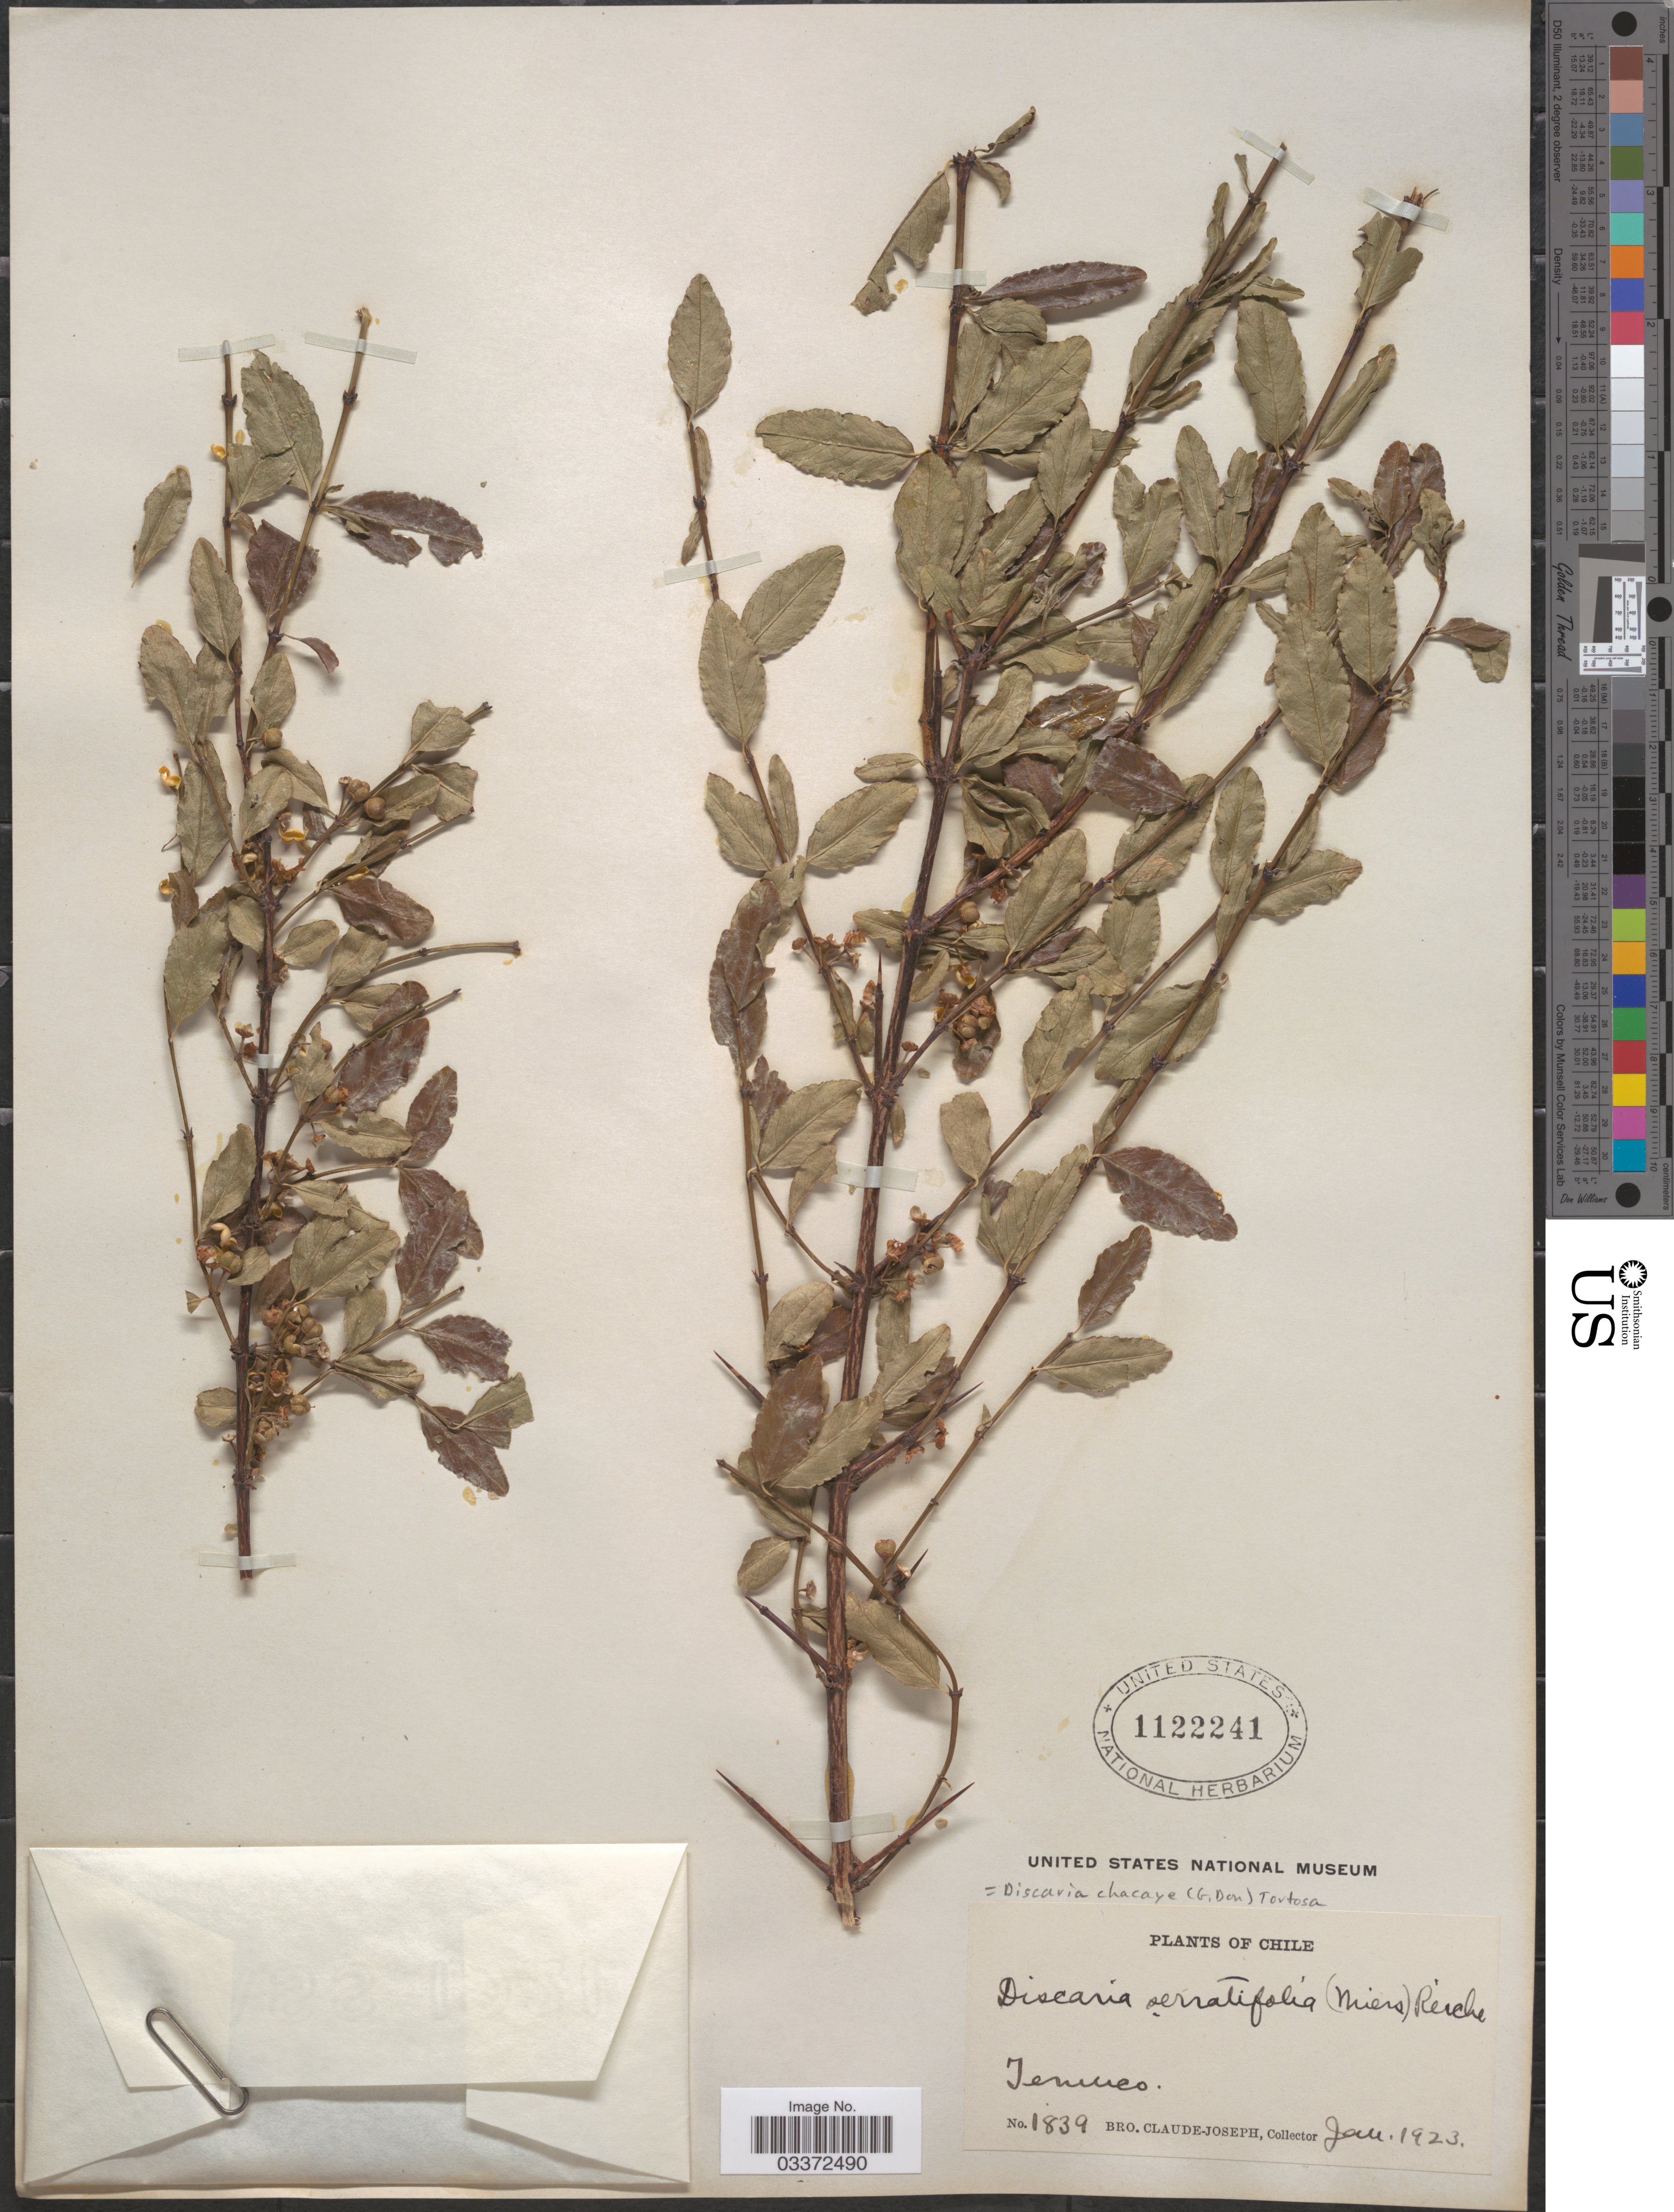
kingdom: Plantae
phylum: Tracheophyta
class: Magnoliopsida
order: Rosales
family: Rhamnaceae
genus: Discaria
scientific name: Discaria chacaye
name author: (G. Don) Tortosa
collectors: Bro. Claude-Joseph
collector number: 1839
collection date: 1923-01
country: Chile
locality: Temuco.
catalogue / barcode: US 1122241